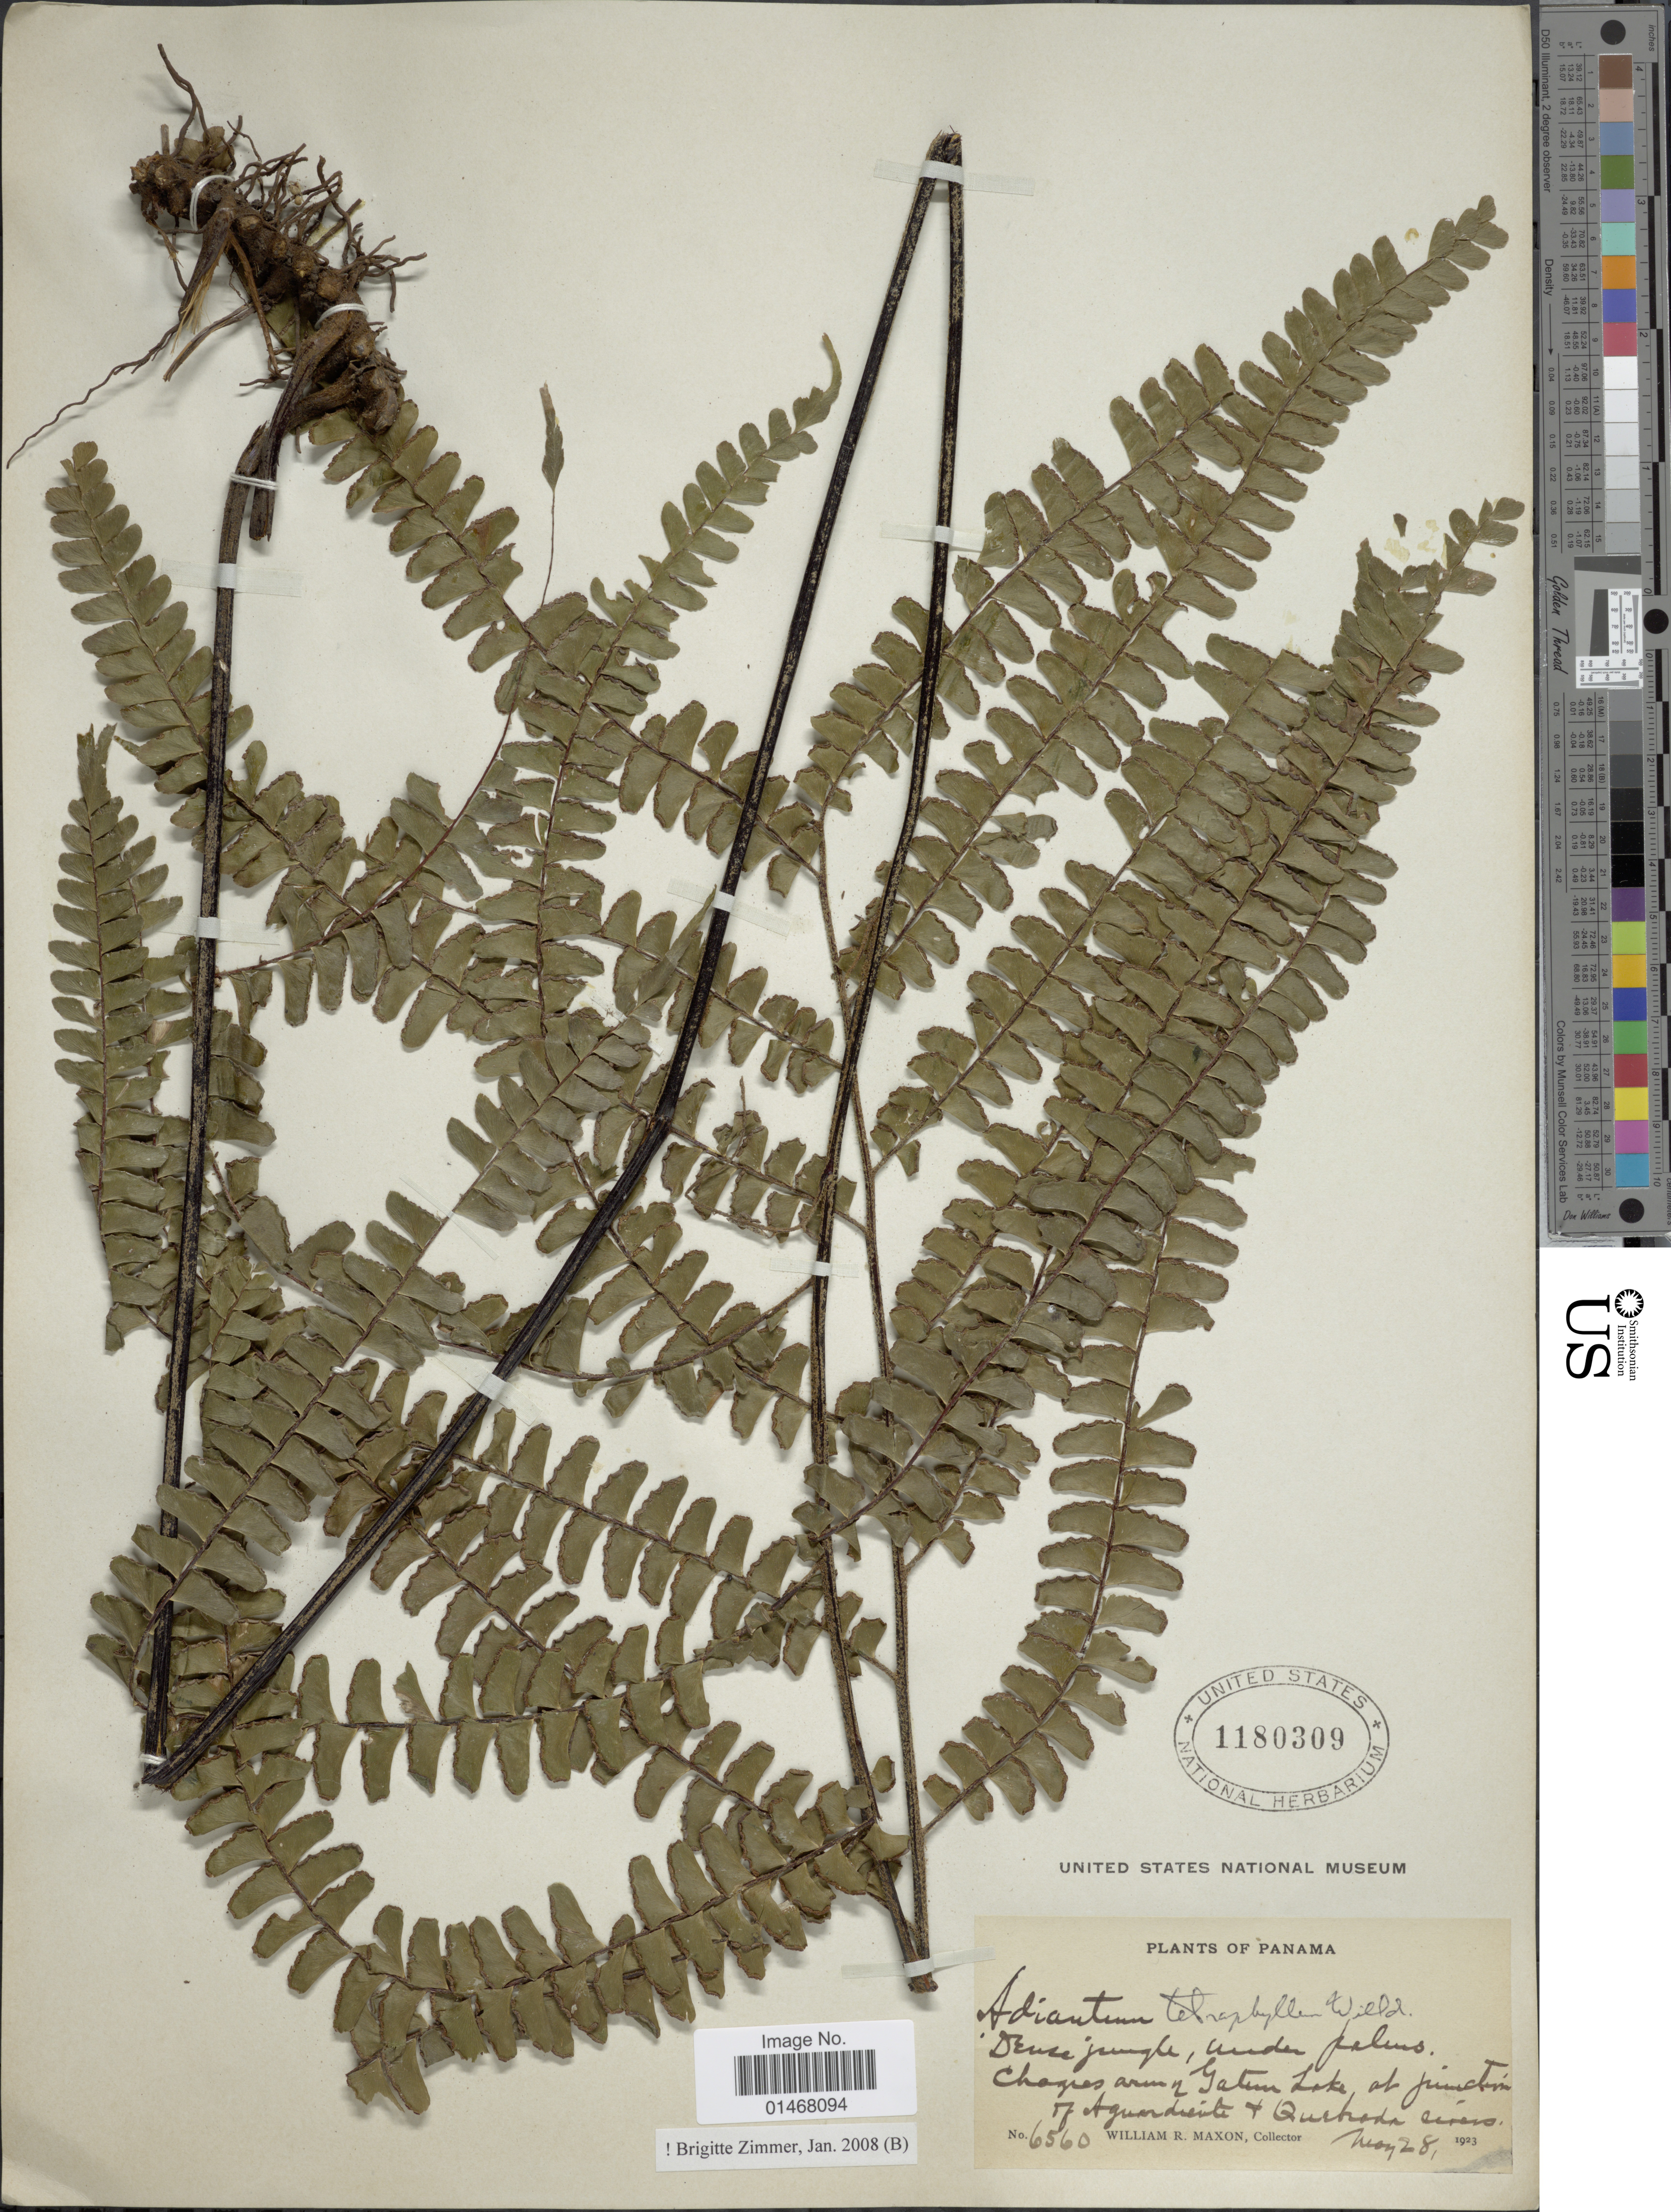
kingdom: Plantae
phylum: Tracheophyta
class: Polypodiopsida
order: Polypodiales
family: Pteridaceae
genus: Adiantum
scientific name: Adiantum tetraphyllum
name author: Humb. & Bonpl. ex Willd.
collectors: W. R. Maxon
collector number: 6560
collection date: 1923-05-28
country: Panama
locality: Dense jungle, under palms. Chagres arm of Gatun Lake at junction of Aguardiente + Quebrada rivers.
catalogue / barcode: US 1180309